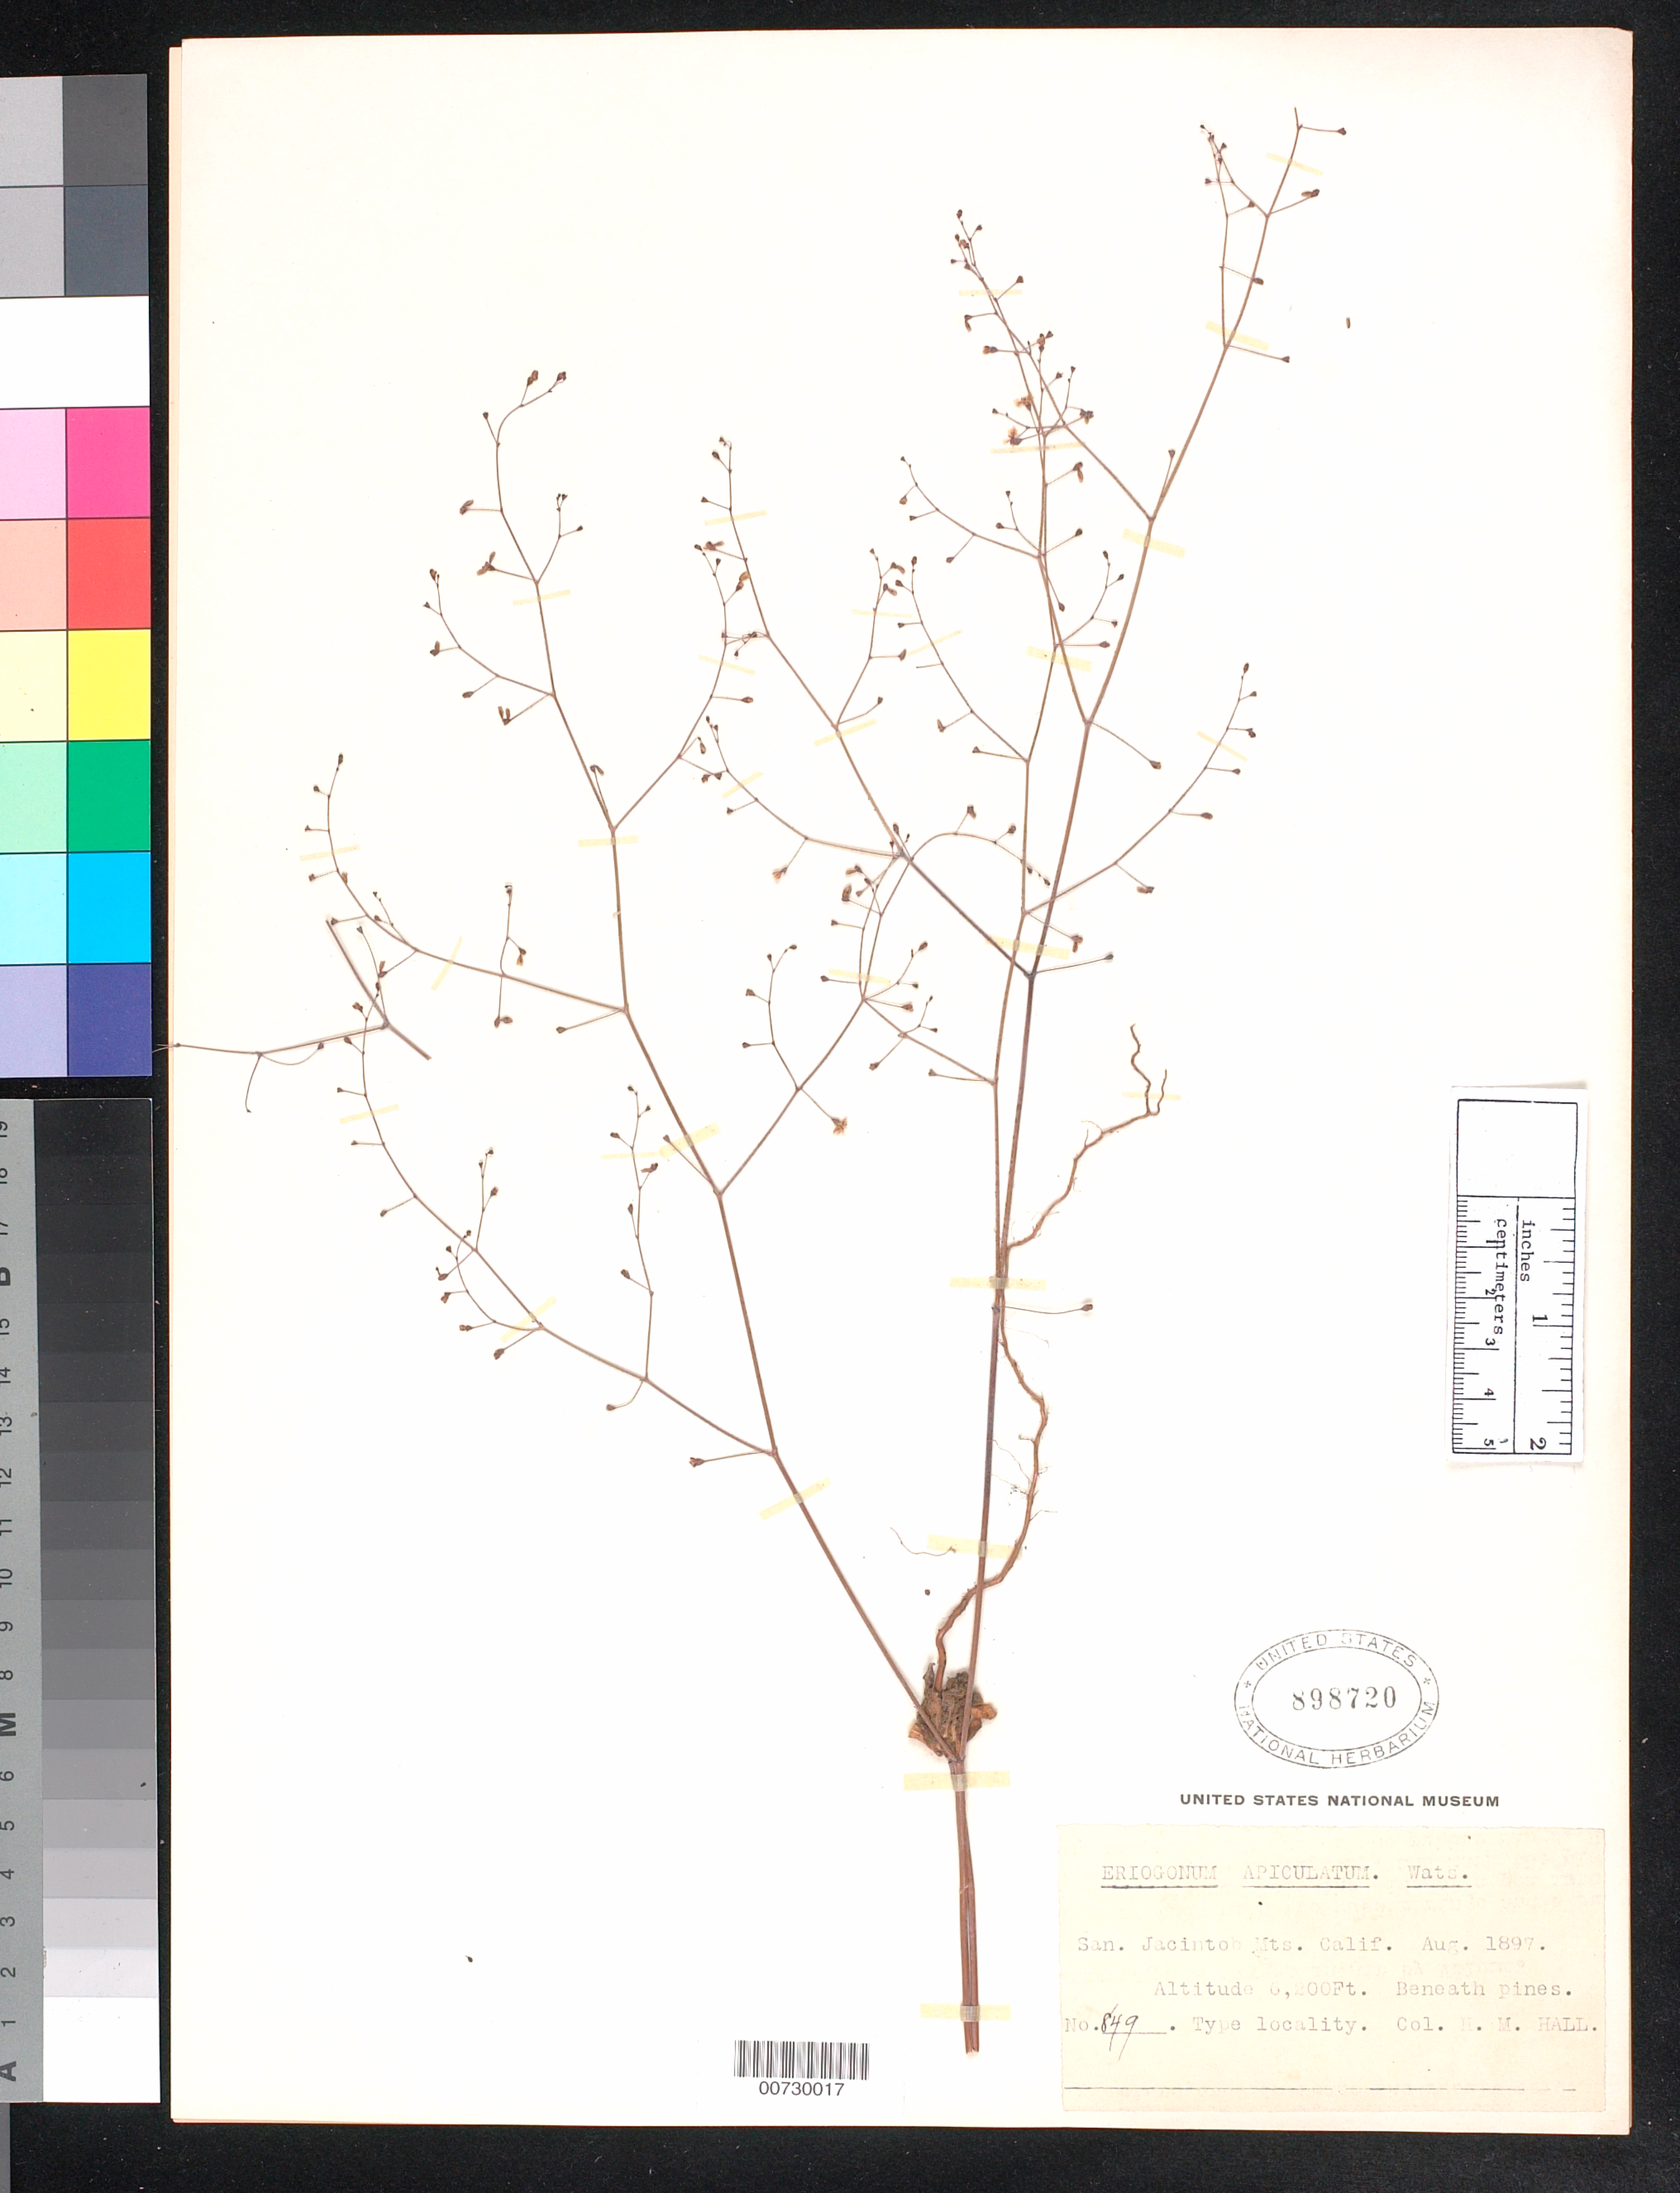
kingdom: Plantae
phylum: Tracheophyta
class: Magnoliopsida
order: Caryophyllales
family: Polygonaceae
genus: Eriogonum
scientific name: Eriogonum apiculatum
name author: S. Watson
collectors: H. M. Hall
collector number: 849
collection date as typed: Aug 1897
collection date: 1897-08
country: United States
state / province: California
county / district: Riverside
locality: San Jacinto Mts.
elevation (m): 1890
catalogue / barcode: US 898720